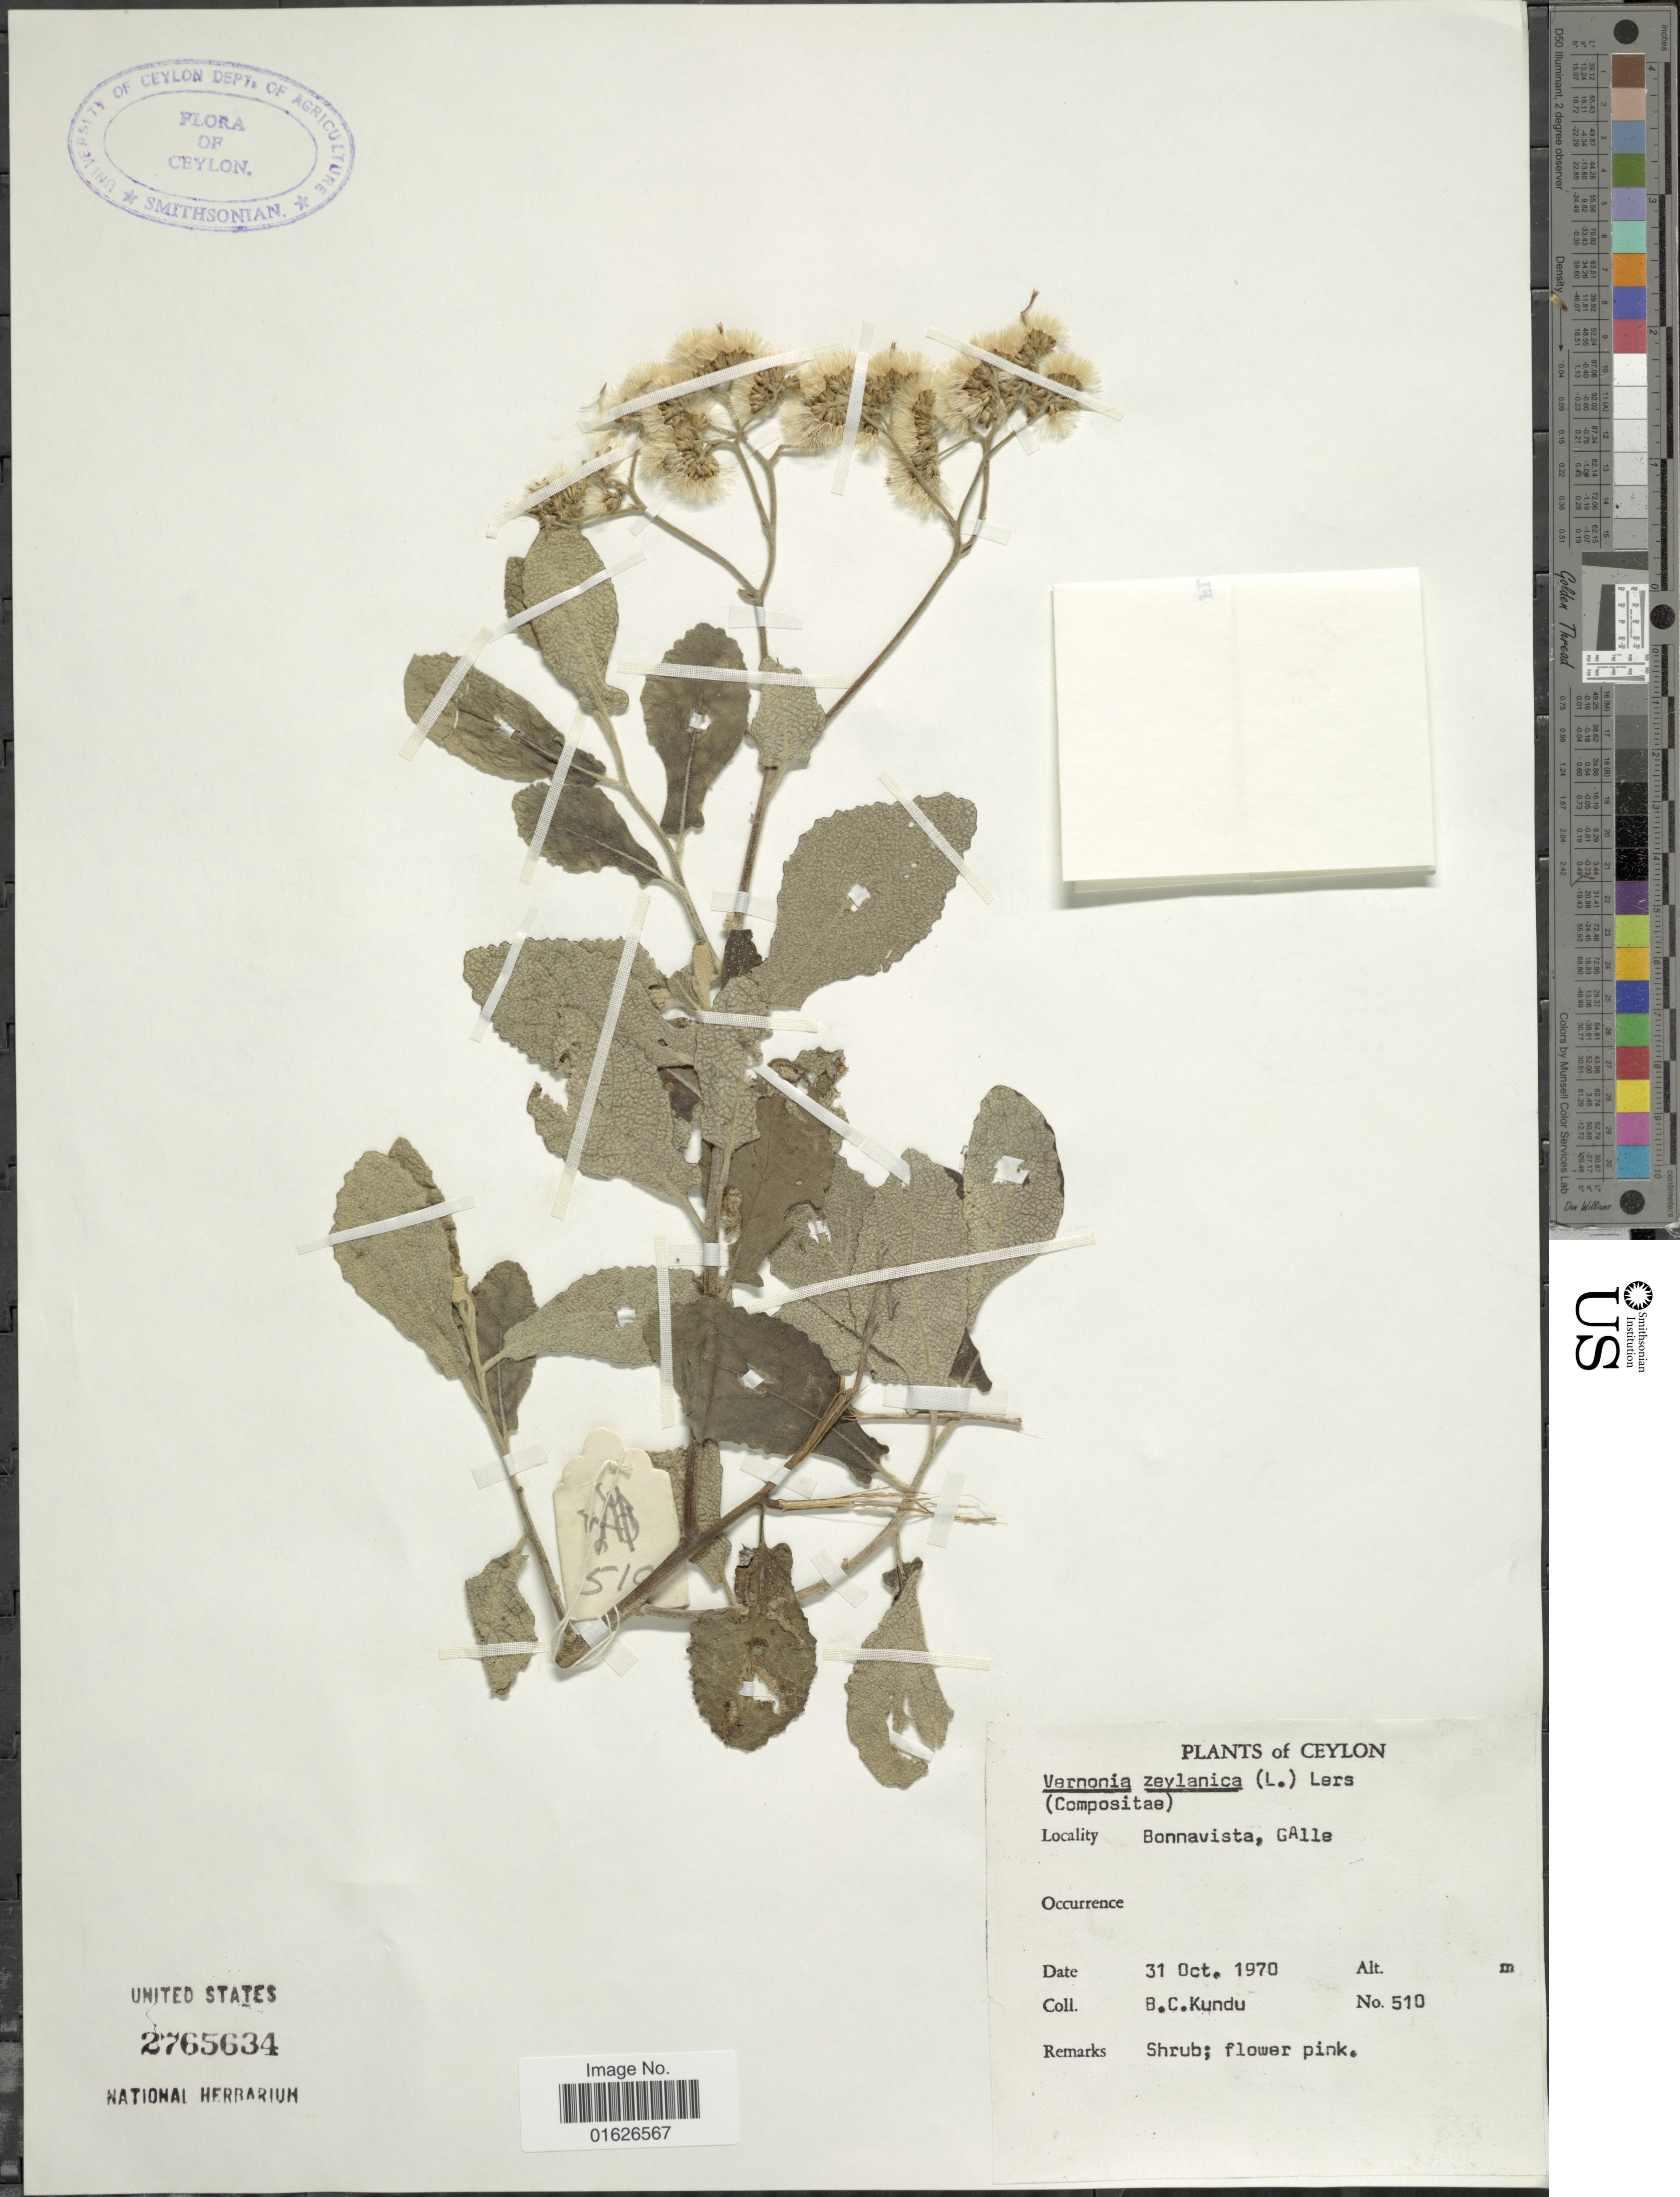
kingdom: Plantae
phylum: Tracheophyta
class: Magnoliopsida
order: Asterales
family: Asteraceae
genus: Jeffreycia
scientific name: Jeffreycia zeylanica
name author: (L.) H. Rob.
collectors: B. C. Kundu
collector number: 510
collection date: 1970-10-31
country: Sri Lanka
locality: Ceylon, Bonnavista, Galle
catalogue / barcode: US 2765634